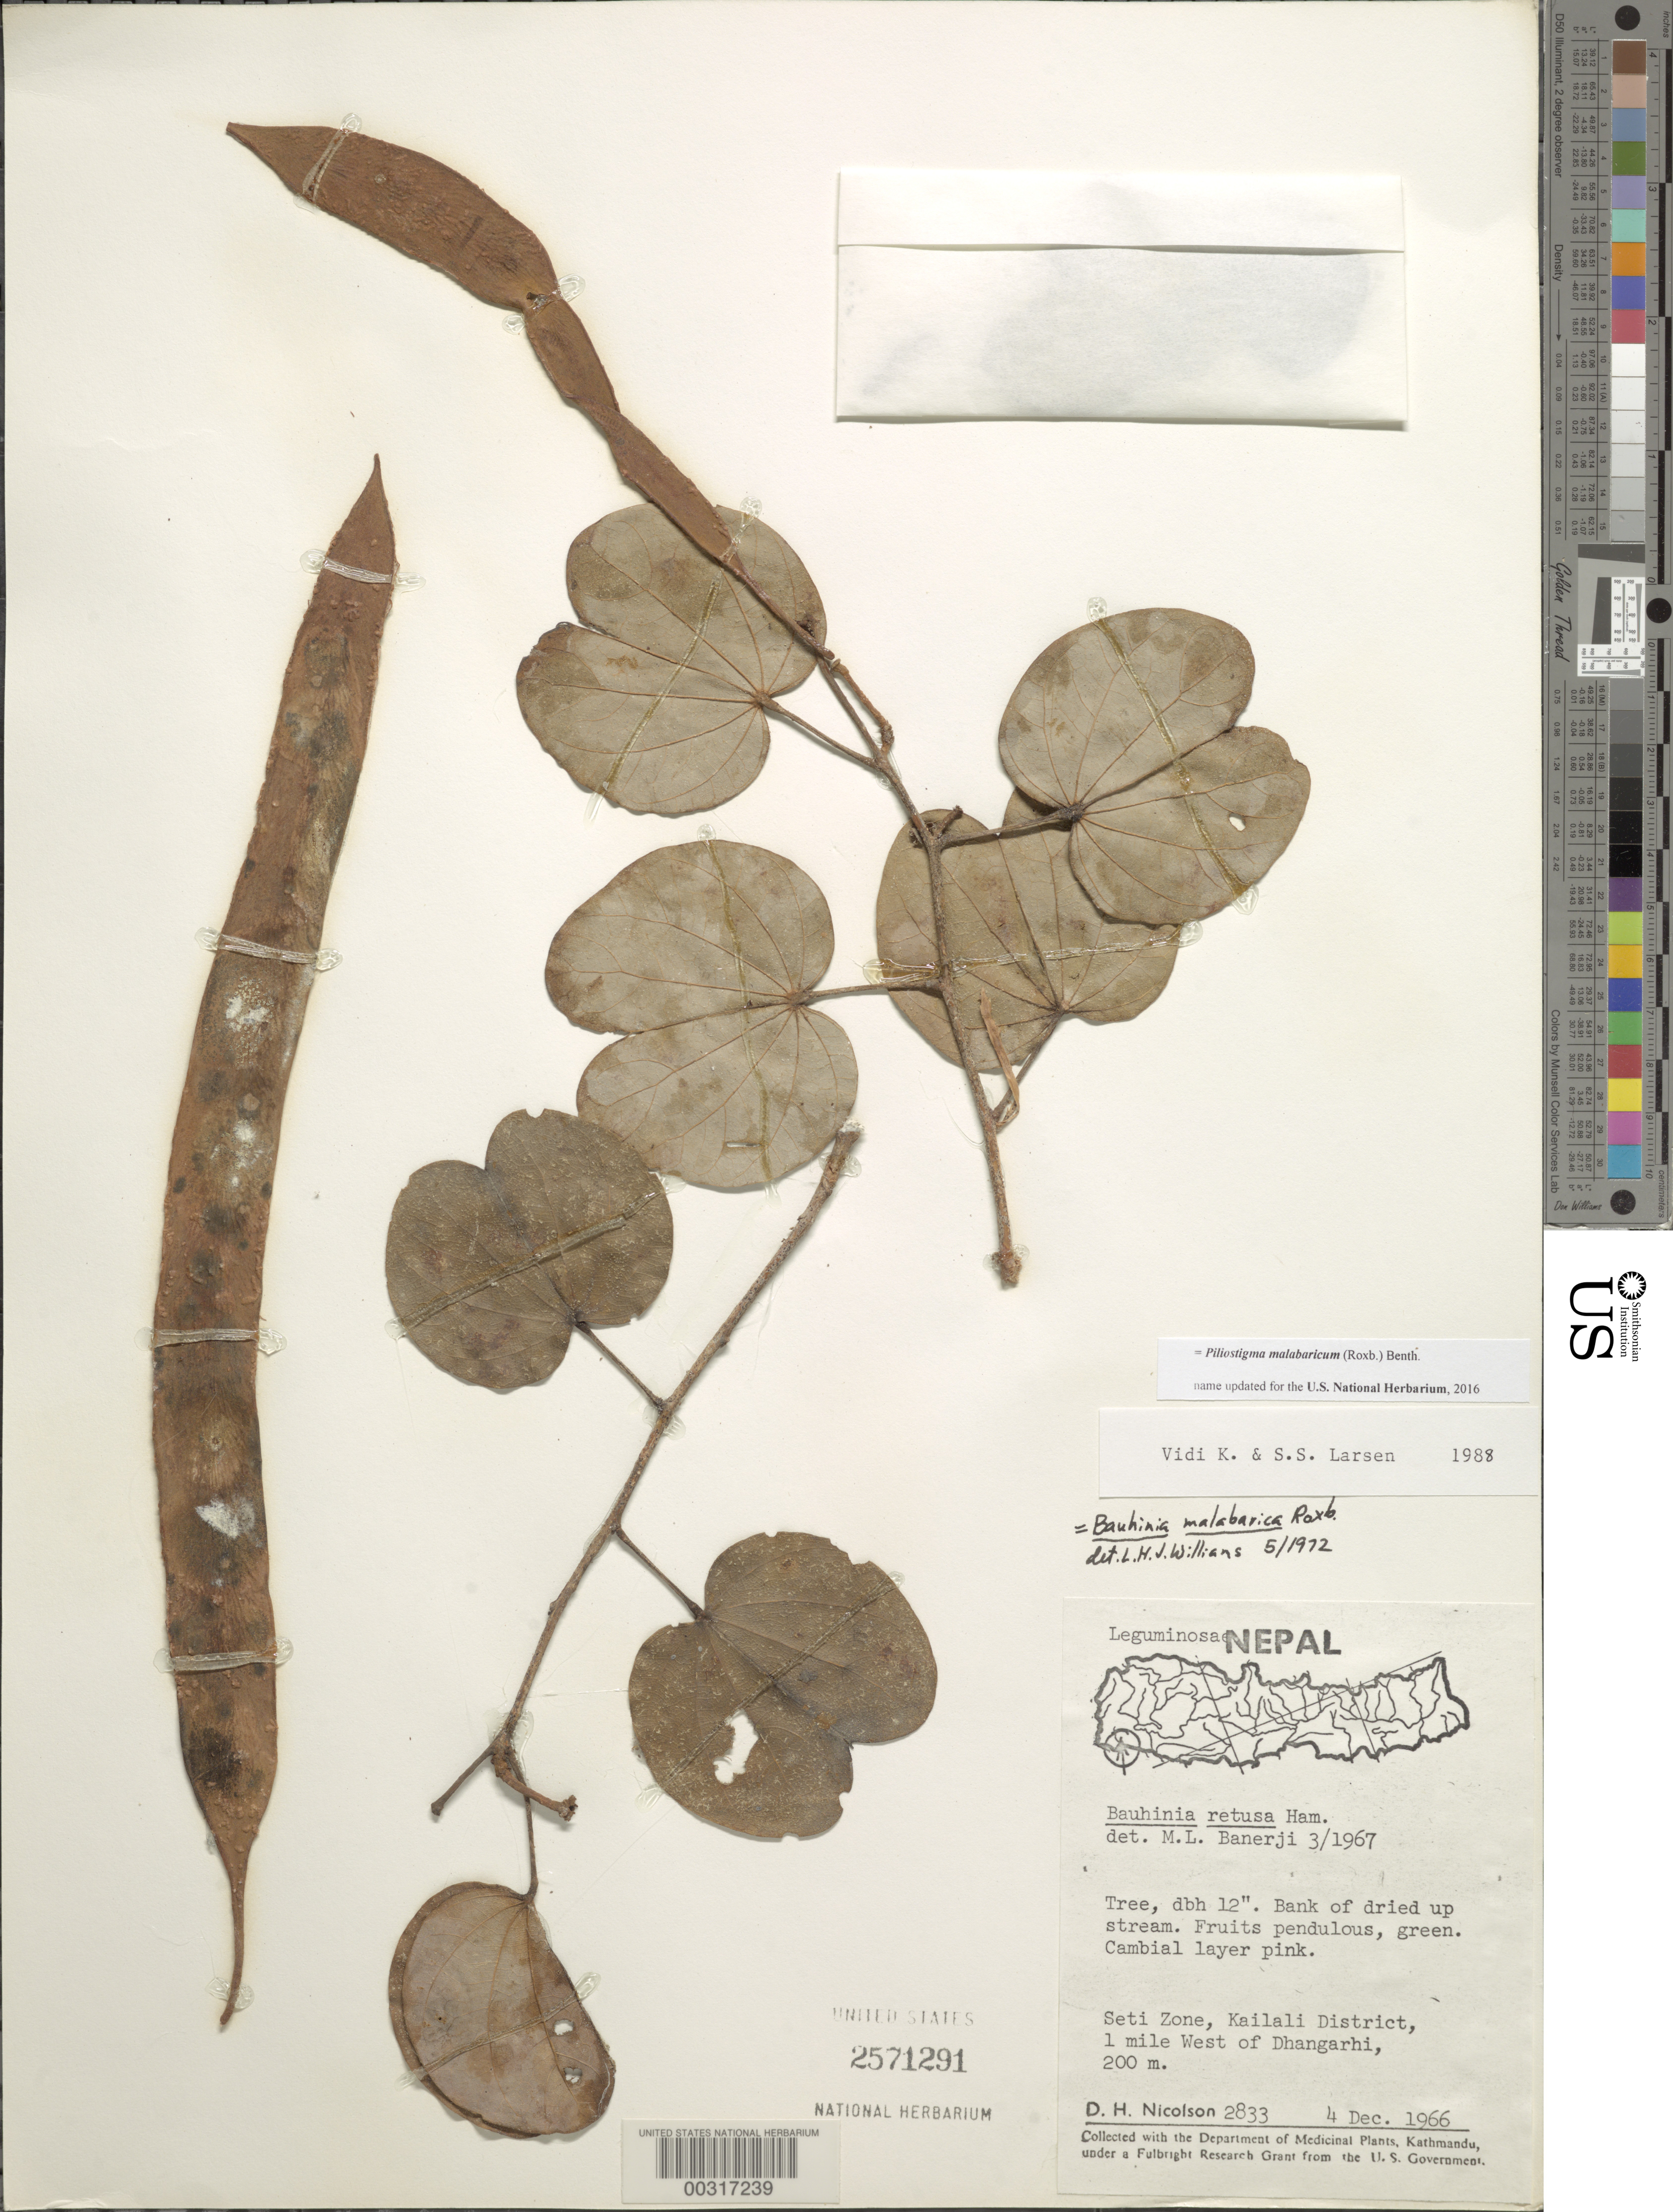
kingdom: Plantae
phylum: Tracheophyta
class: Magnoliopsida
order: Fabales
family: Fabaceae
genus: Piliostigma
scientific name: Piliostigma malabaricum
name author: (Roxb.) Benth.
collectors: D. H. Nicolson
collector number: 2833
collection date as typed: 04 Dec 1966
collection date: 1966-12-04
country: Nepal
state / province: Seti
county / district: Kailali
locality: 1 mi w of dhangarhi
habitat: Bank of dried up stream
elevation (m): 200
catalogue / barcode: US 2571291